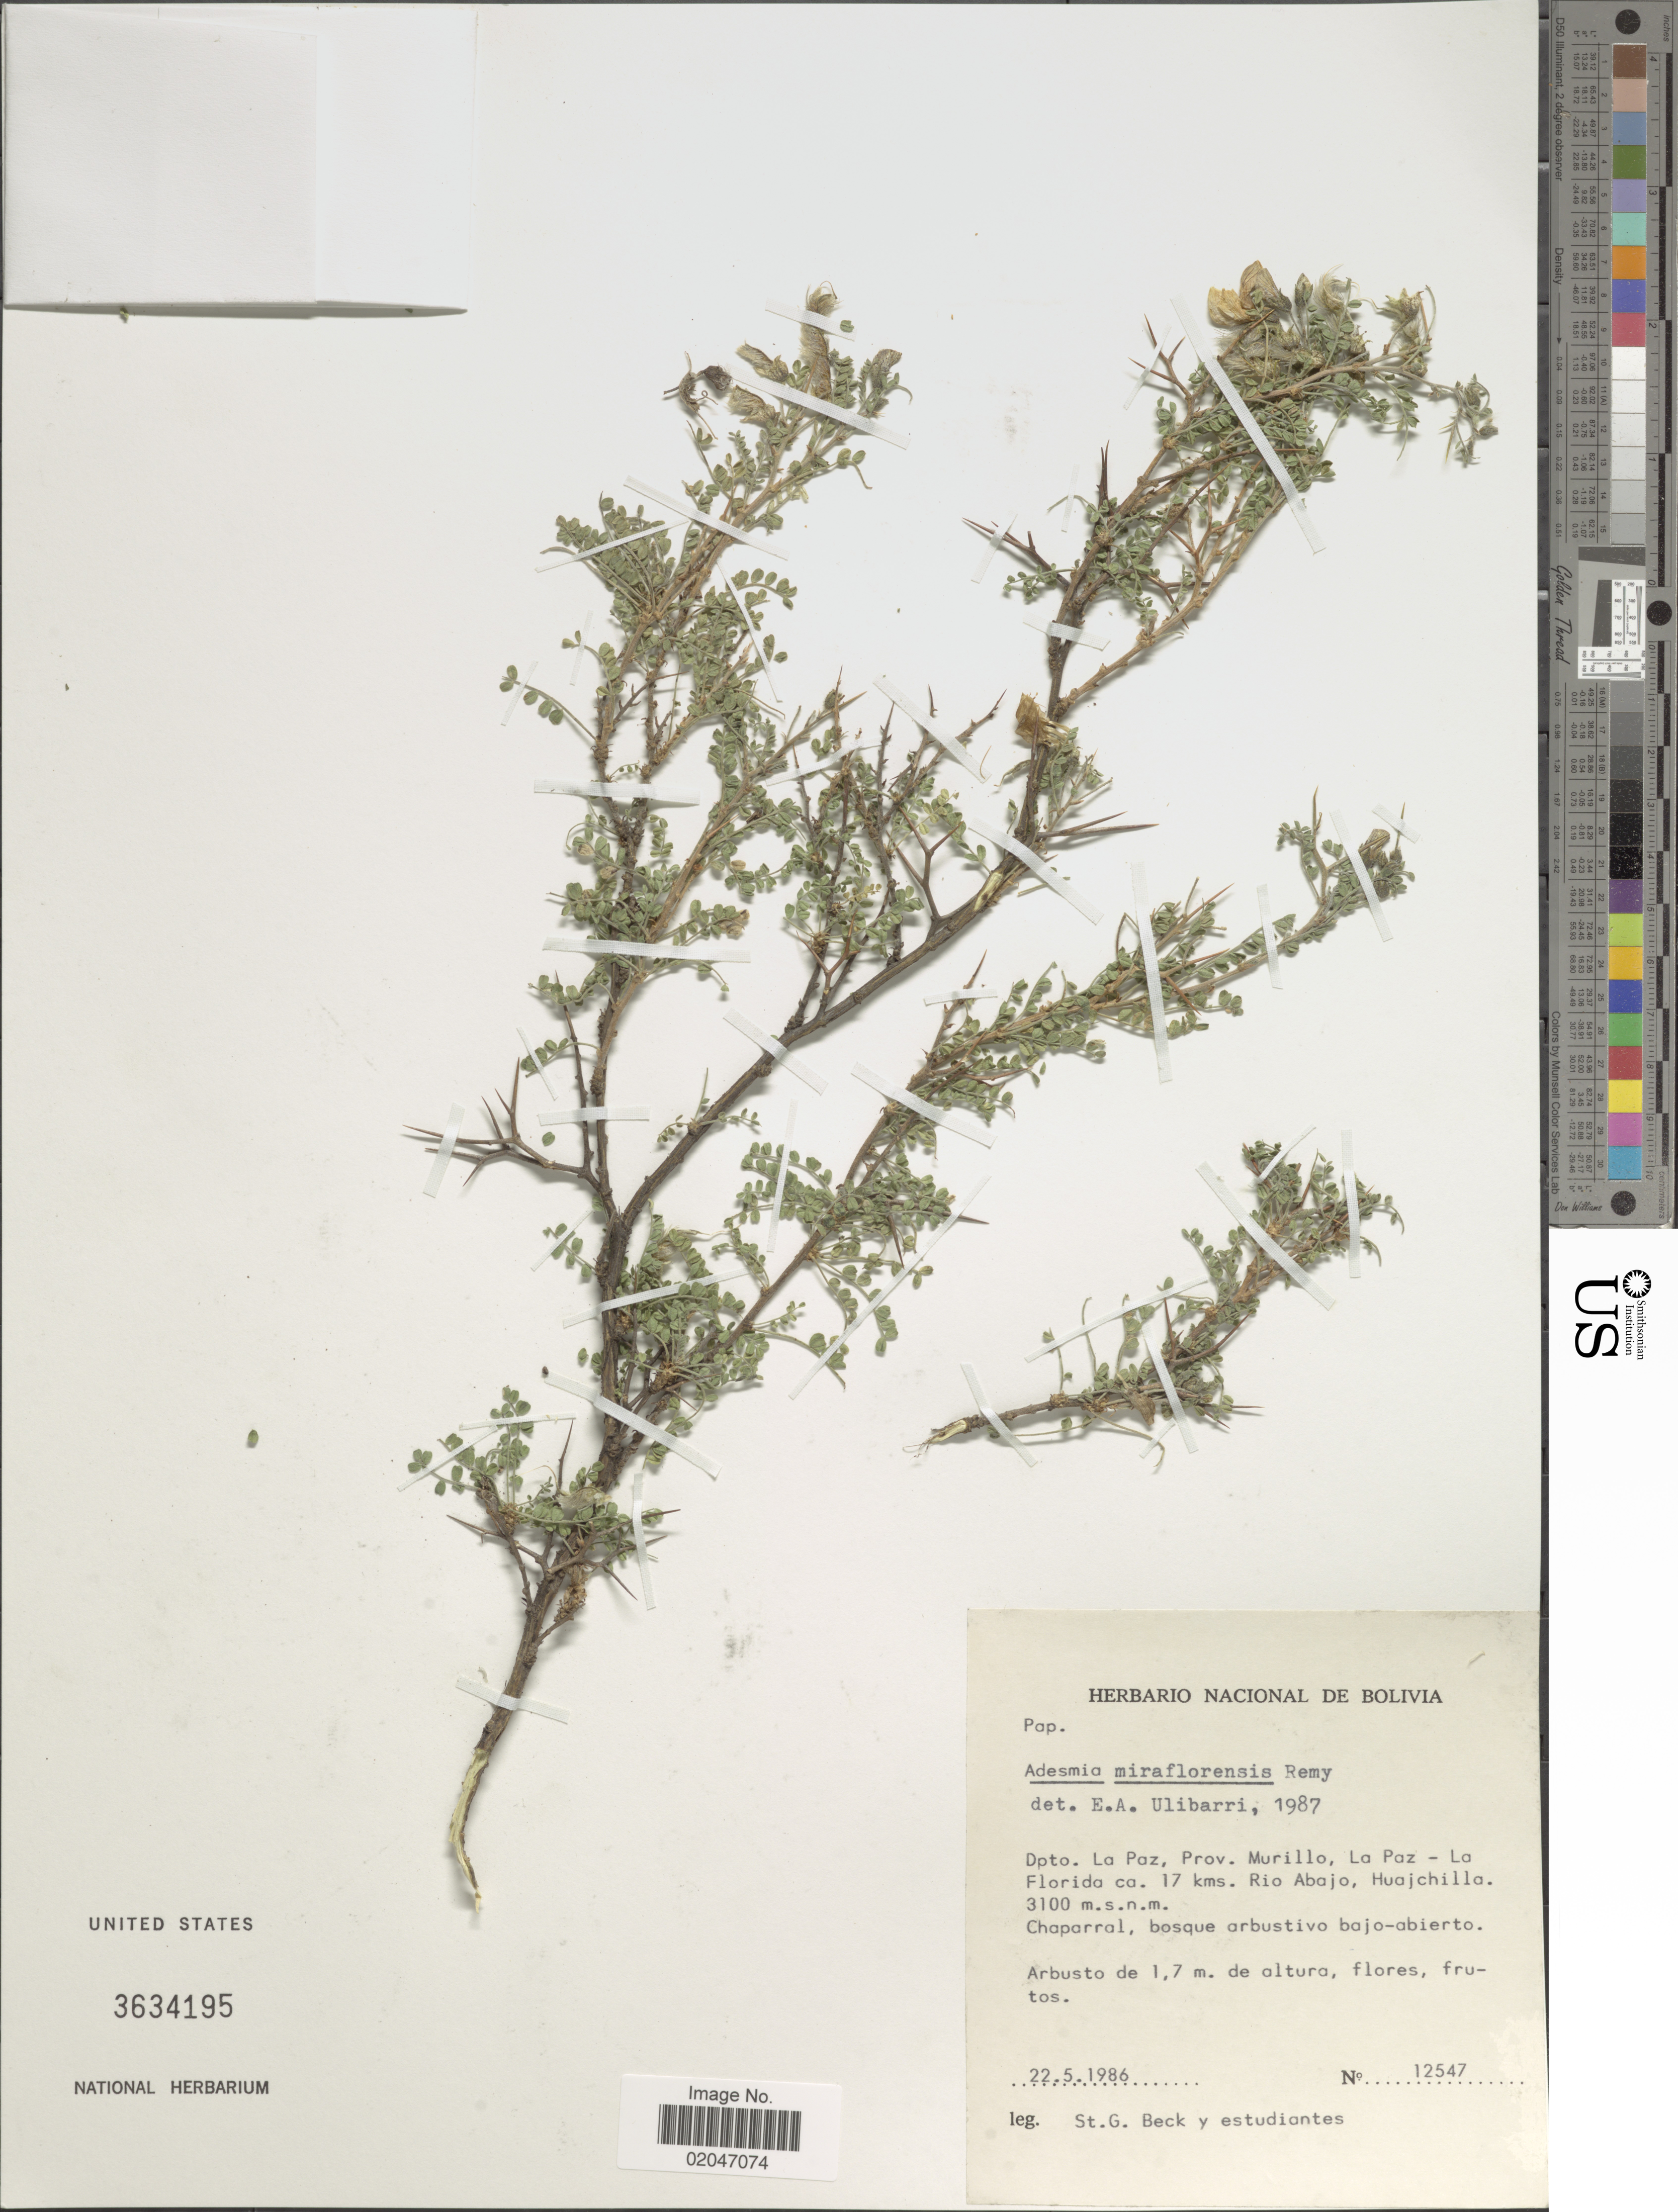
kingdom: Plantae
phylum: Tracheophyta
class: Magnoliopsida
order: Fabales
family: Fabaceae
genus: Adesmia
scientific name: Adesmia miraflorensis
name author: Remy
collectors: S. G. Beck & Students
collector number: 12547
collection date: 1986-05-22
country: Bolivia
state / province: La Paz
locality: Prov. Murillo, La Paz-La Florida ca. 17 kms. Rio Abajo, Huajchilla, chaparral.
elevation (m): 3100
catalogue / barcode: US 3634195